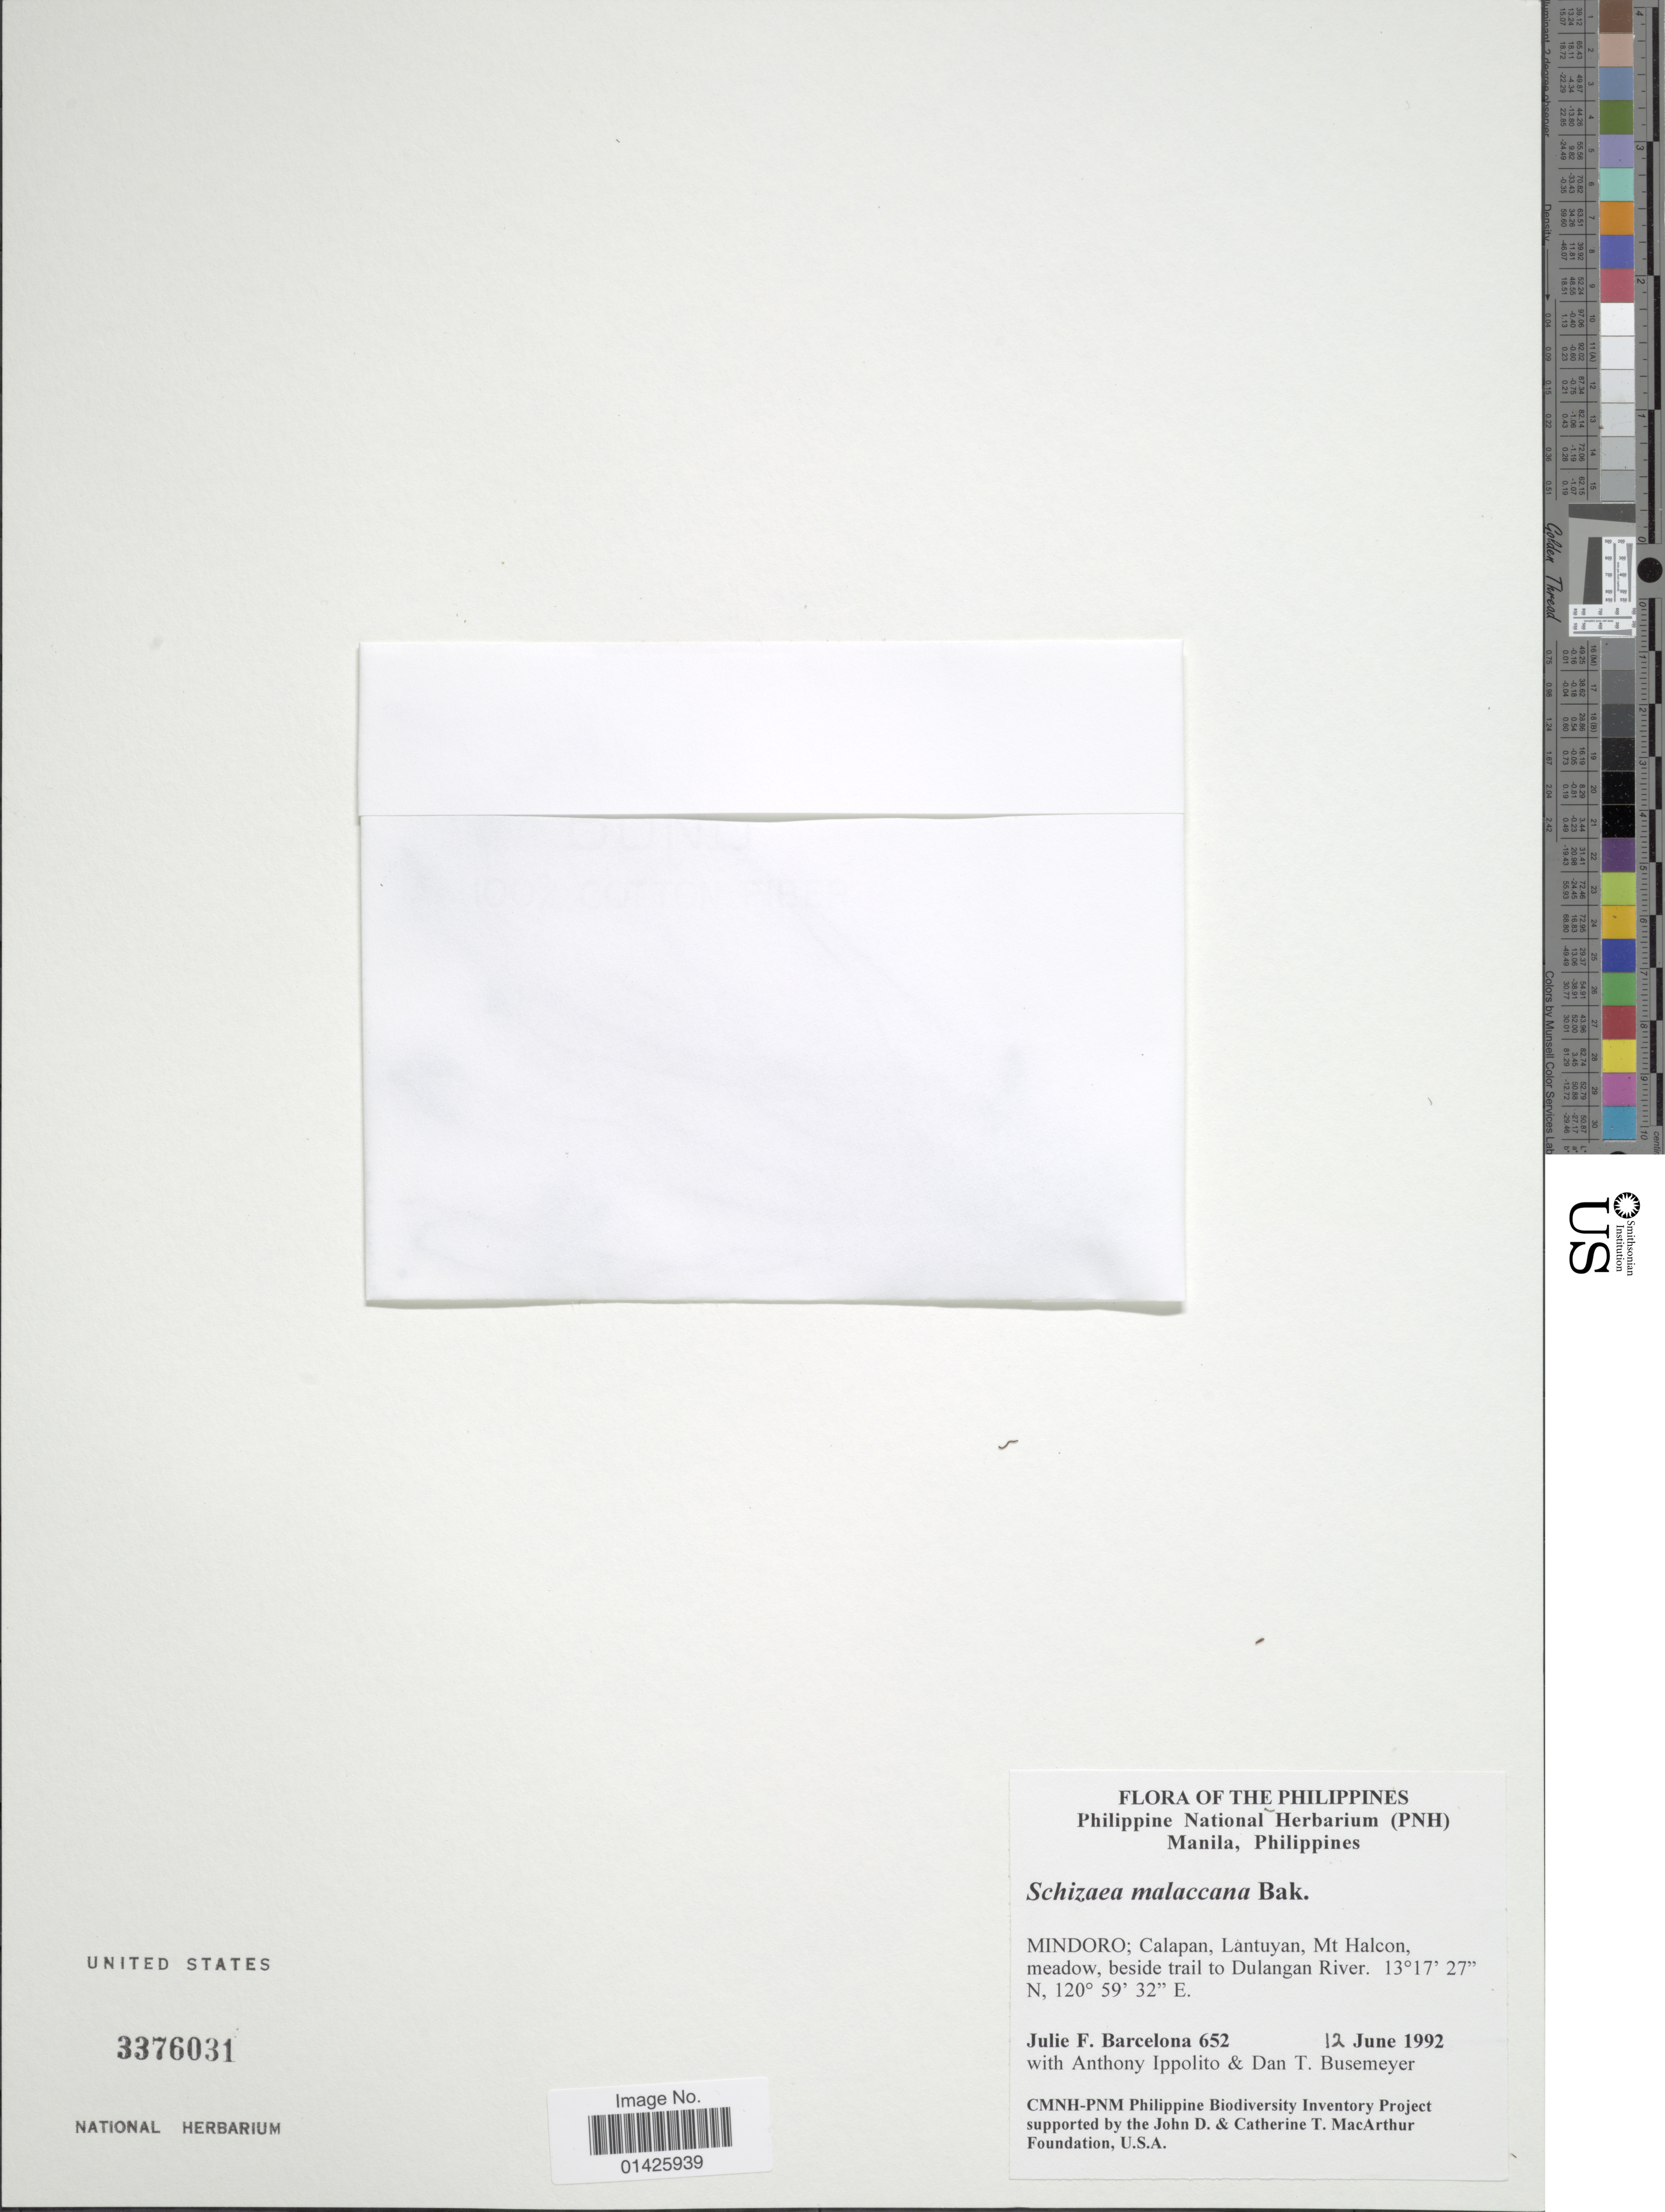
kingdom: Plantae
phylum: Tracheophyta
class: Polypodiopsida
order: Schizaeales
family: Schizaeaceae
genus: Schizaea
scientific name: Schizaea malaccana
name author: Baker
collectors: J. F. Barcelona, A. Ippolito & D. Busemeyer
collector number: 652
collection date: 1992-06-12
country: Philippines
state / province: Mimaropa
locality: Mindoro. Calapan, Lantuyan, Mt. Halcon, meadow, beside trail to Dulangan River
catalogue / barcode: US 3376031